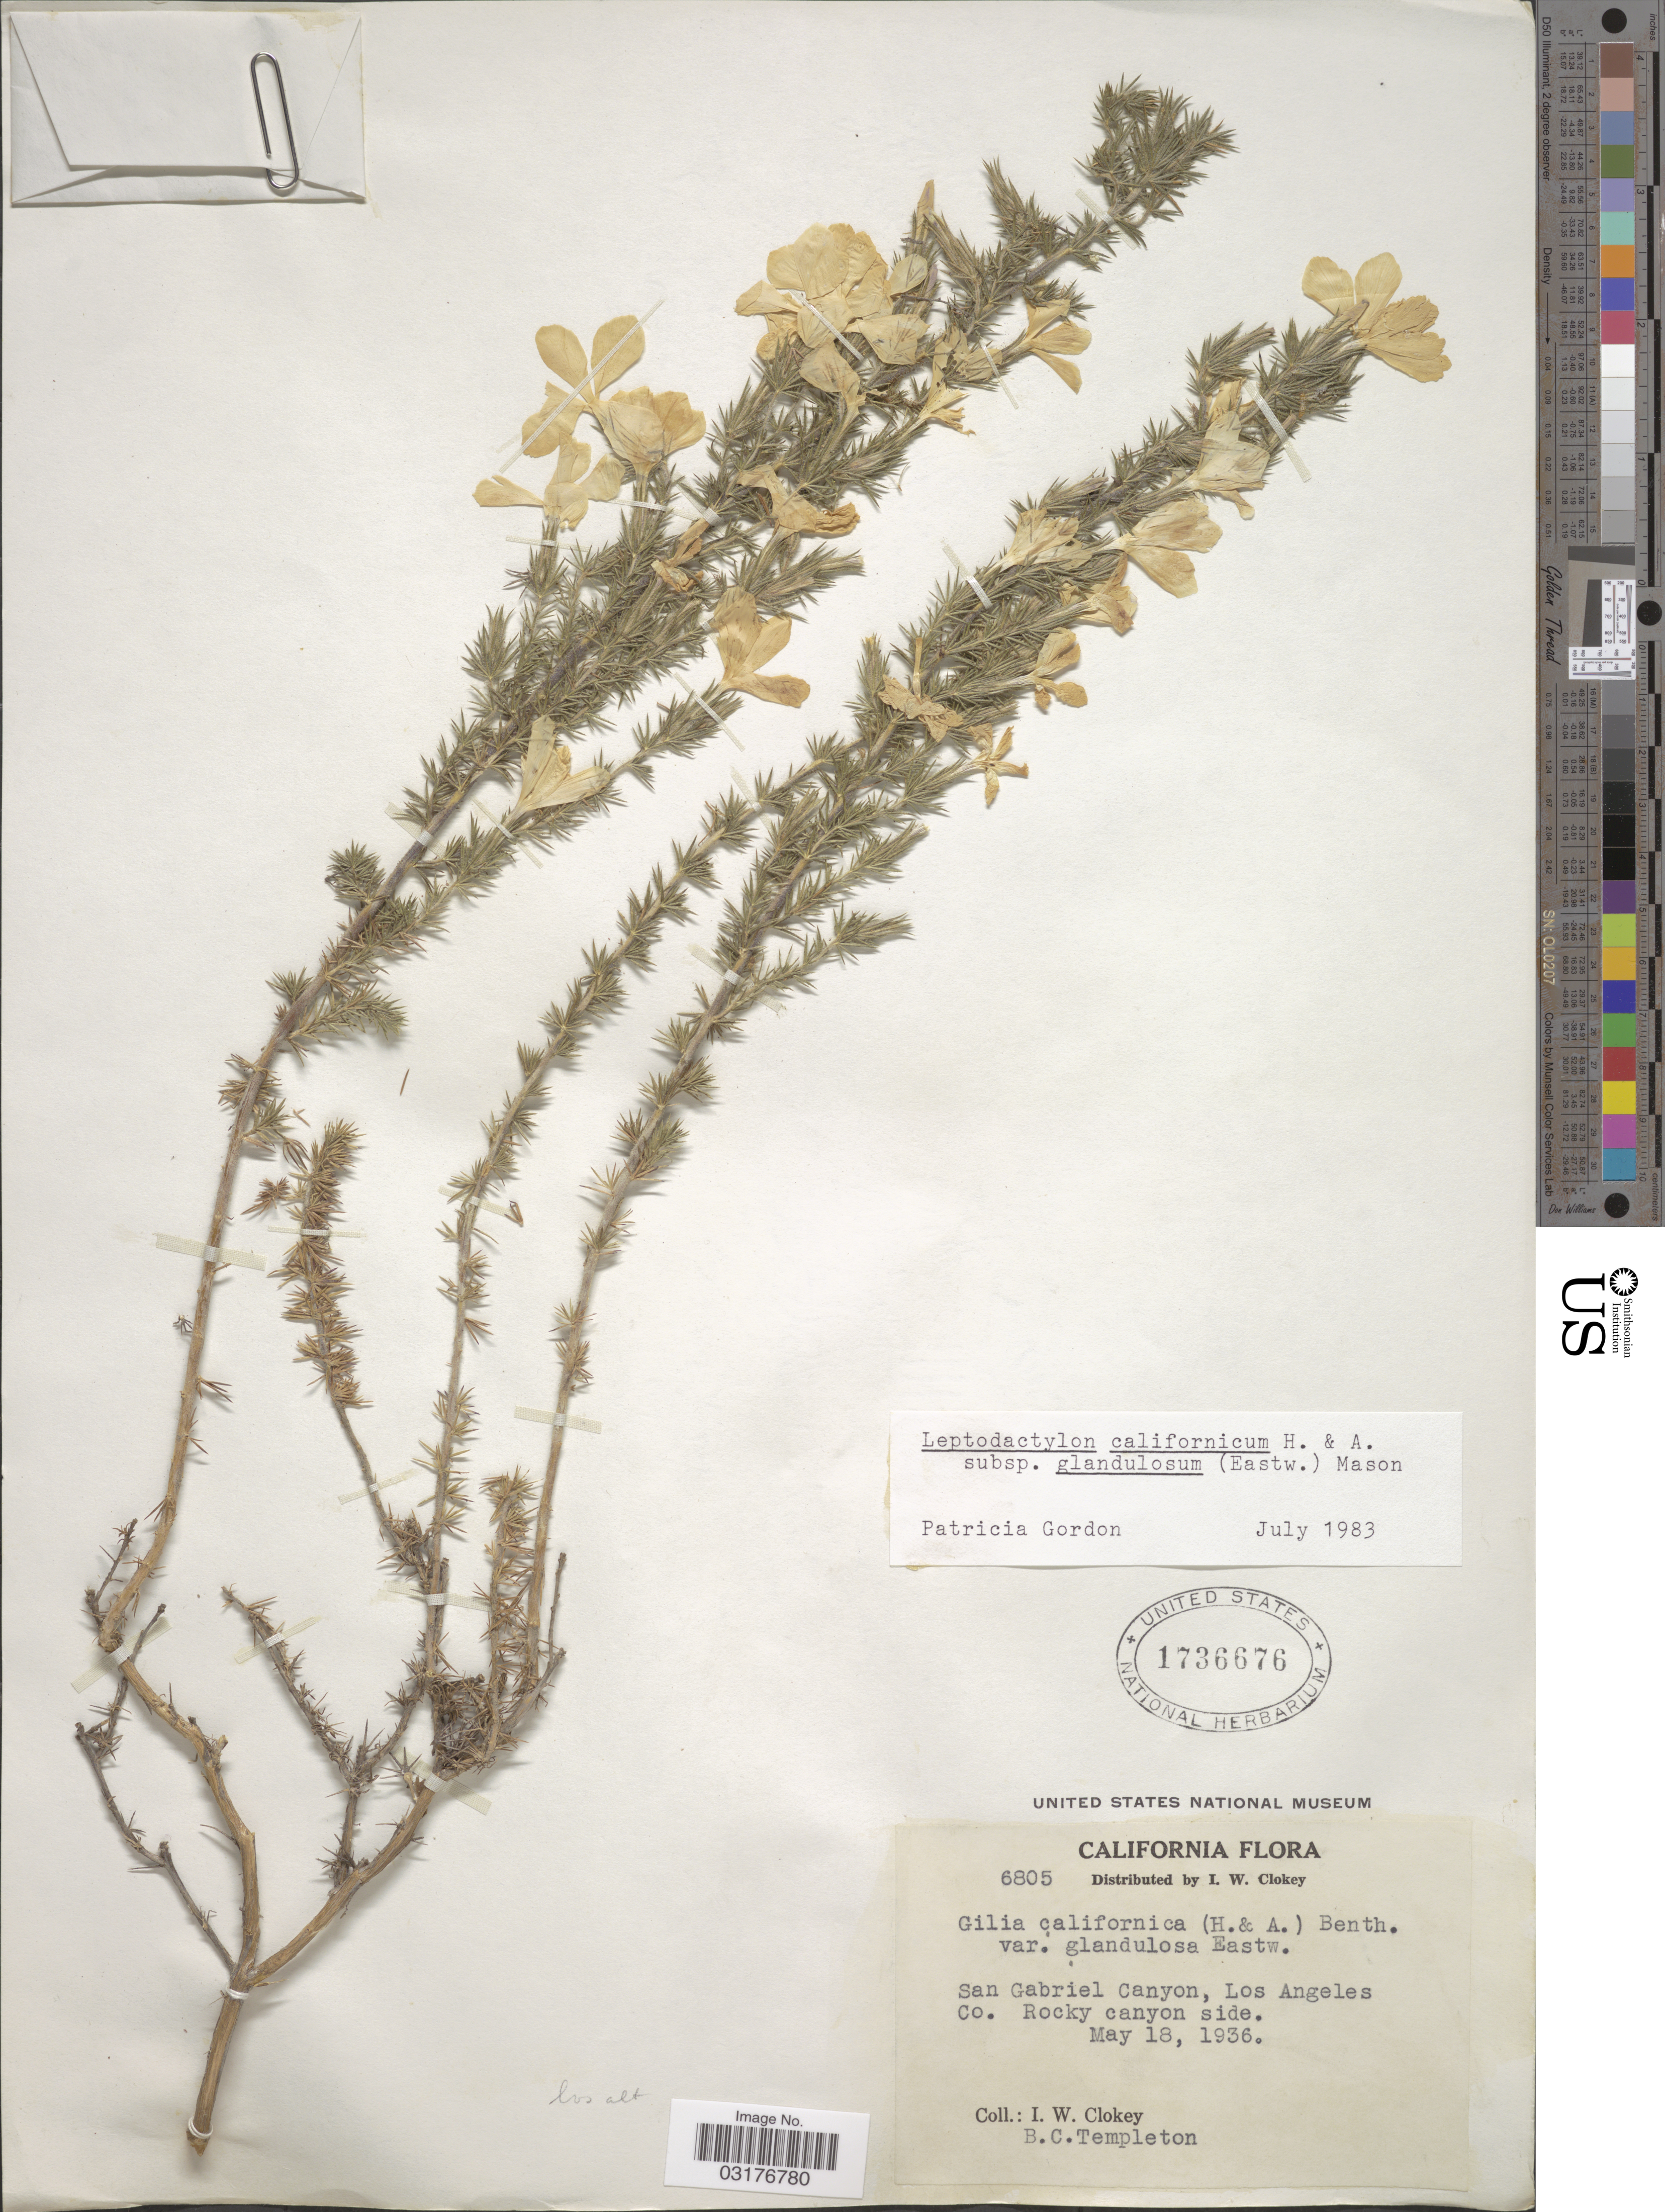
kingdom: Plantae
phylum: Tracheophyta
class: Magnoliopsida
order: Ericales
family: Polemoniaceae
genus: Linanthus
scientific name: Linanthus californicus subsp. glandulosus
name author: (Eastw.) J.M. Porter & R. Patt.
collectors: I. W. Clokey & B. Templeton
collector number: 6805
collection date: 1936-05-18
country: United States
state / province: California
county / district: Los Angeles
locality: San Gabriel Canyon, Los Angeles Co. Rocky canyon side.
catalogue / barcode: US 1736676